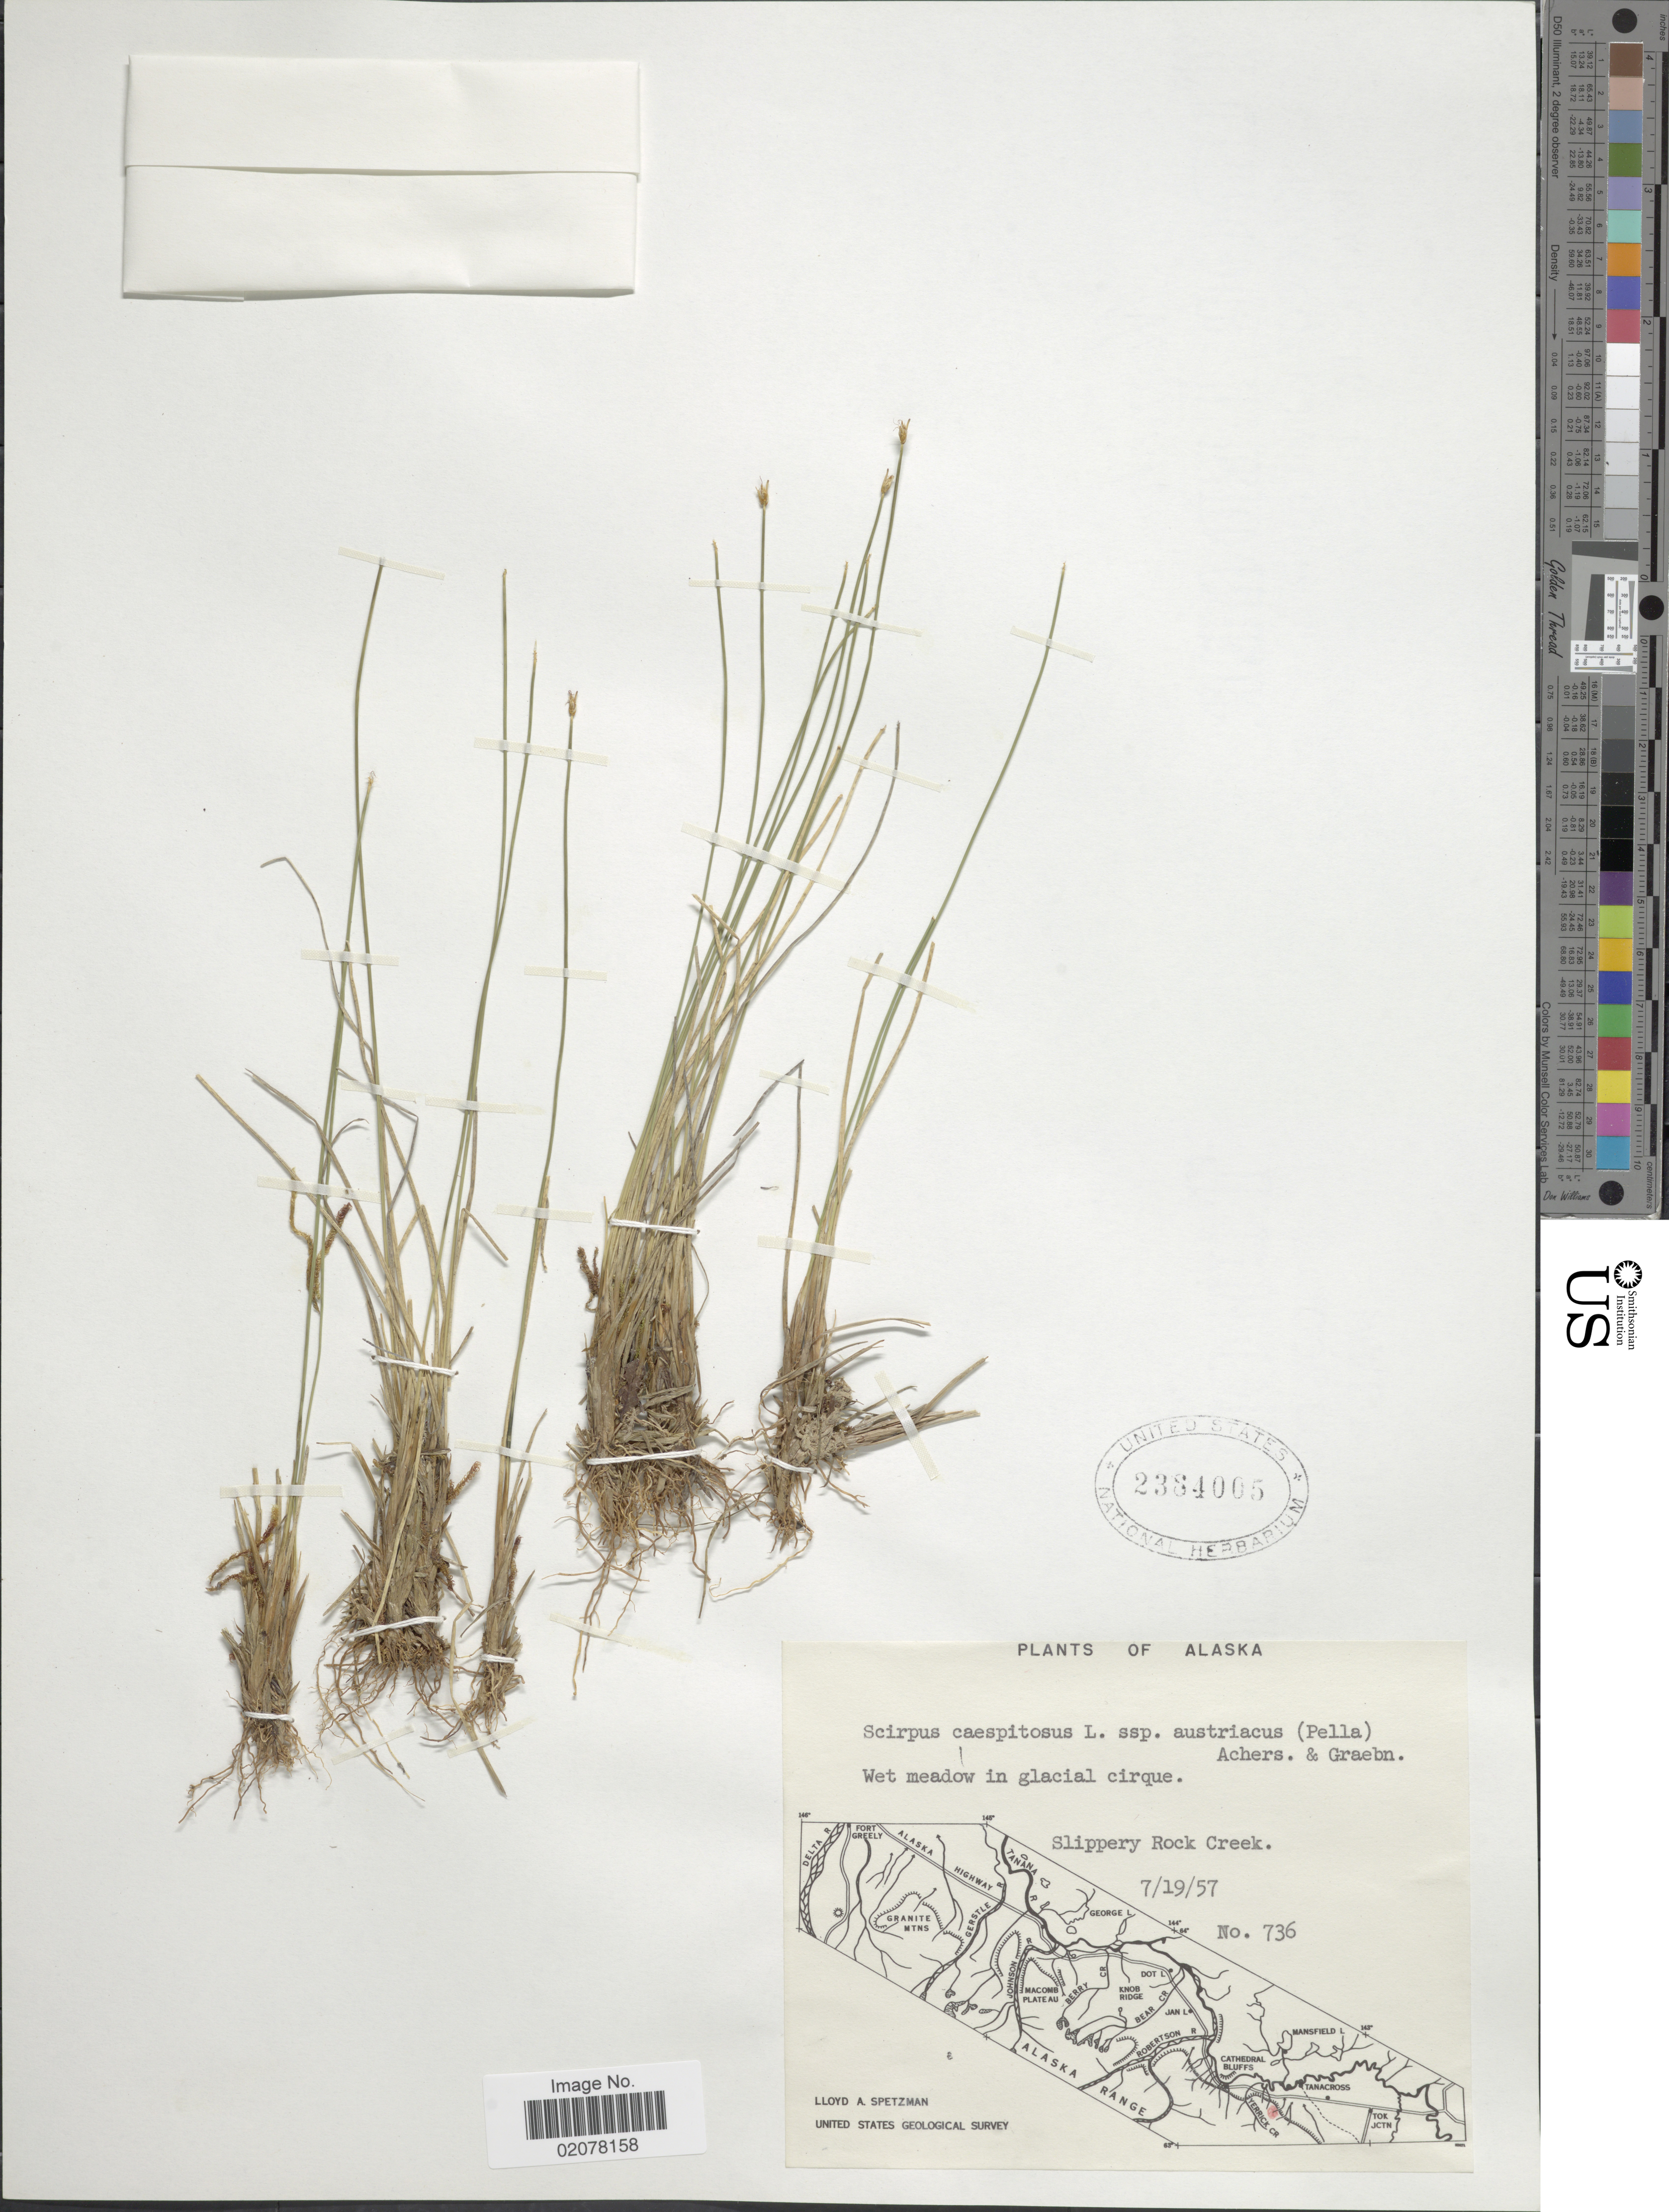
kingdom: Plantae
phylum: Tracheophyta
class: Liliopsida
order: Poales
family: Cyperaceae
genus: Trichophorum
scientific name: Trichophorum cespitosum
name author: (L.) Hartm.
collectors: L. Spetzman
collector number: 736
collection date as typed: Transcribed d/m/y: 19/7/57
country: United States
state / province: Alaska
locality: Wet meadow in golacial cirque, Slippery Rocky Creek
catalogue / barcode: US 2384005